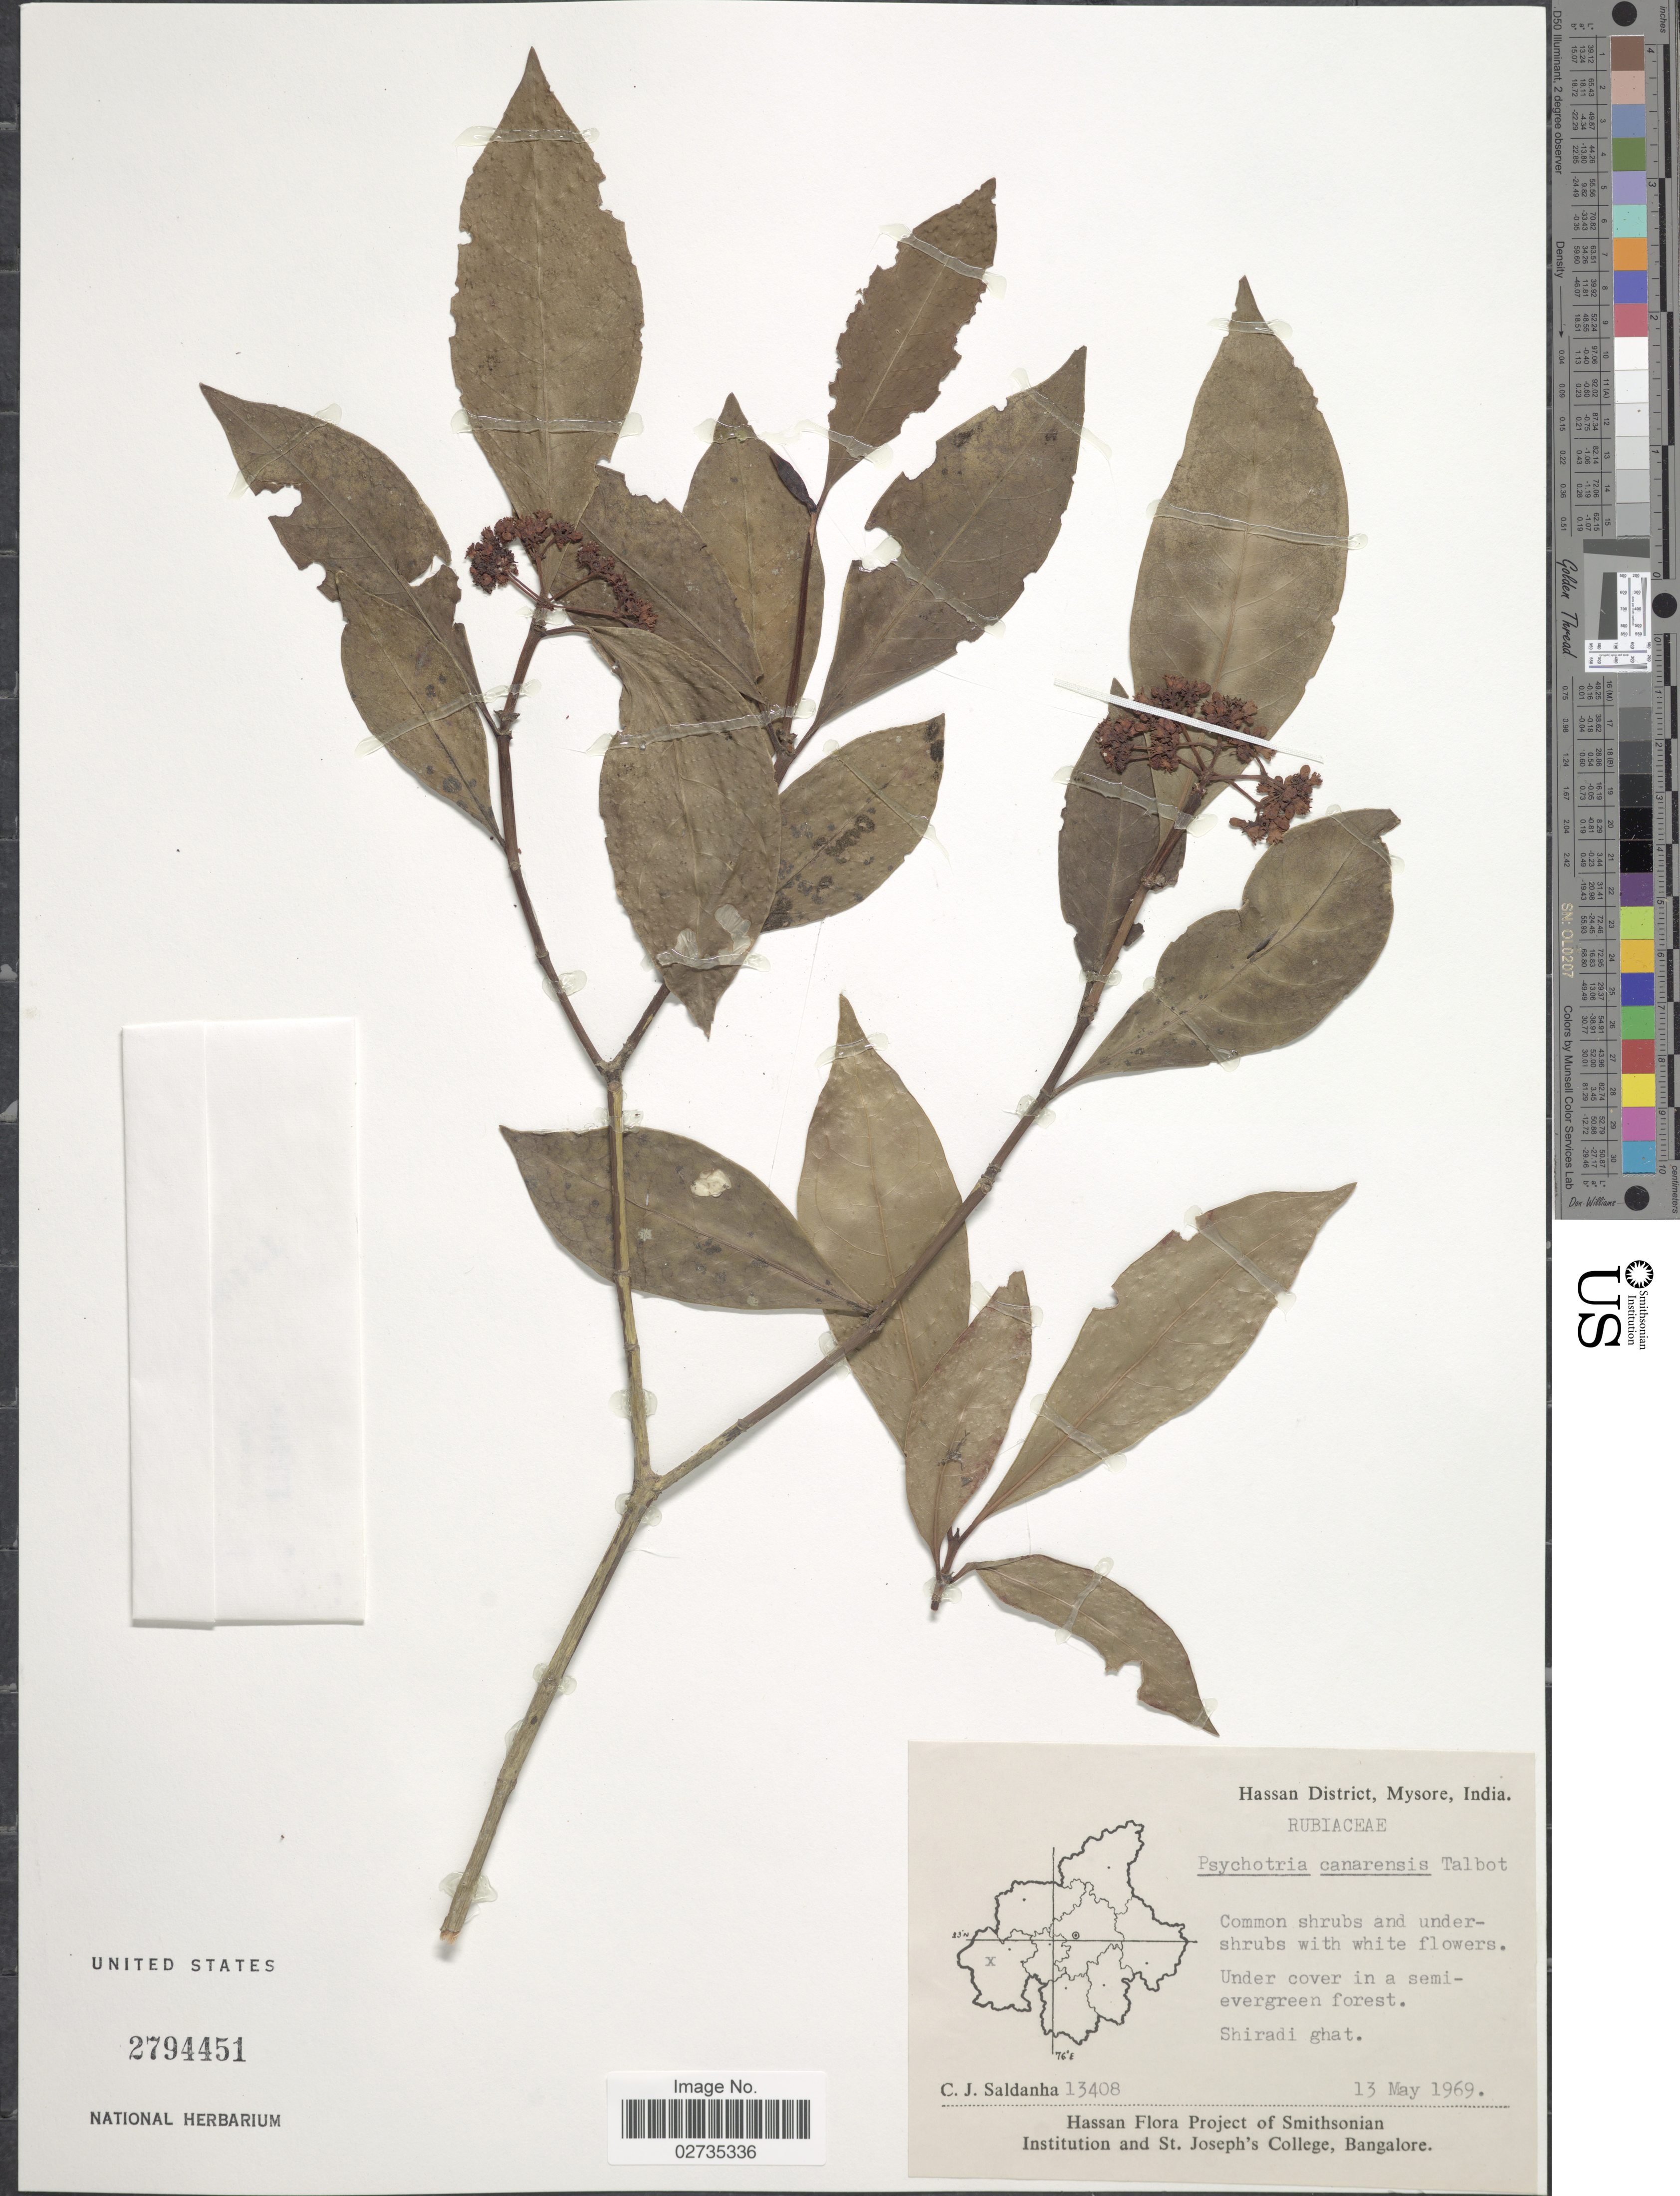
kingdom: Plantae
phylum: Tracheophyta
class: Magnoliopsida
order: Gentianales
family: Rubiaceae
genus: Psychotria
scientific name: Psychotria canarensis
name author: Talbot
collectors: C. J. Saldanha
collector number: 13408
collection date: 1969-05-13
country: India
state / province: Karnataka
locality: Hassan District, Mysore, India, Kempuhle, Shiradi ghat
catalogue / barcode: US 2794451